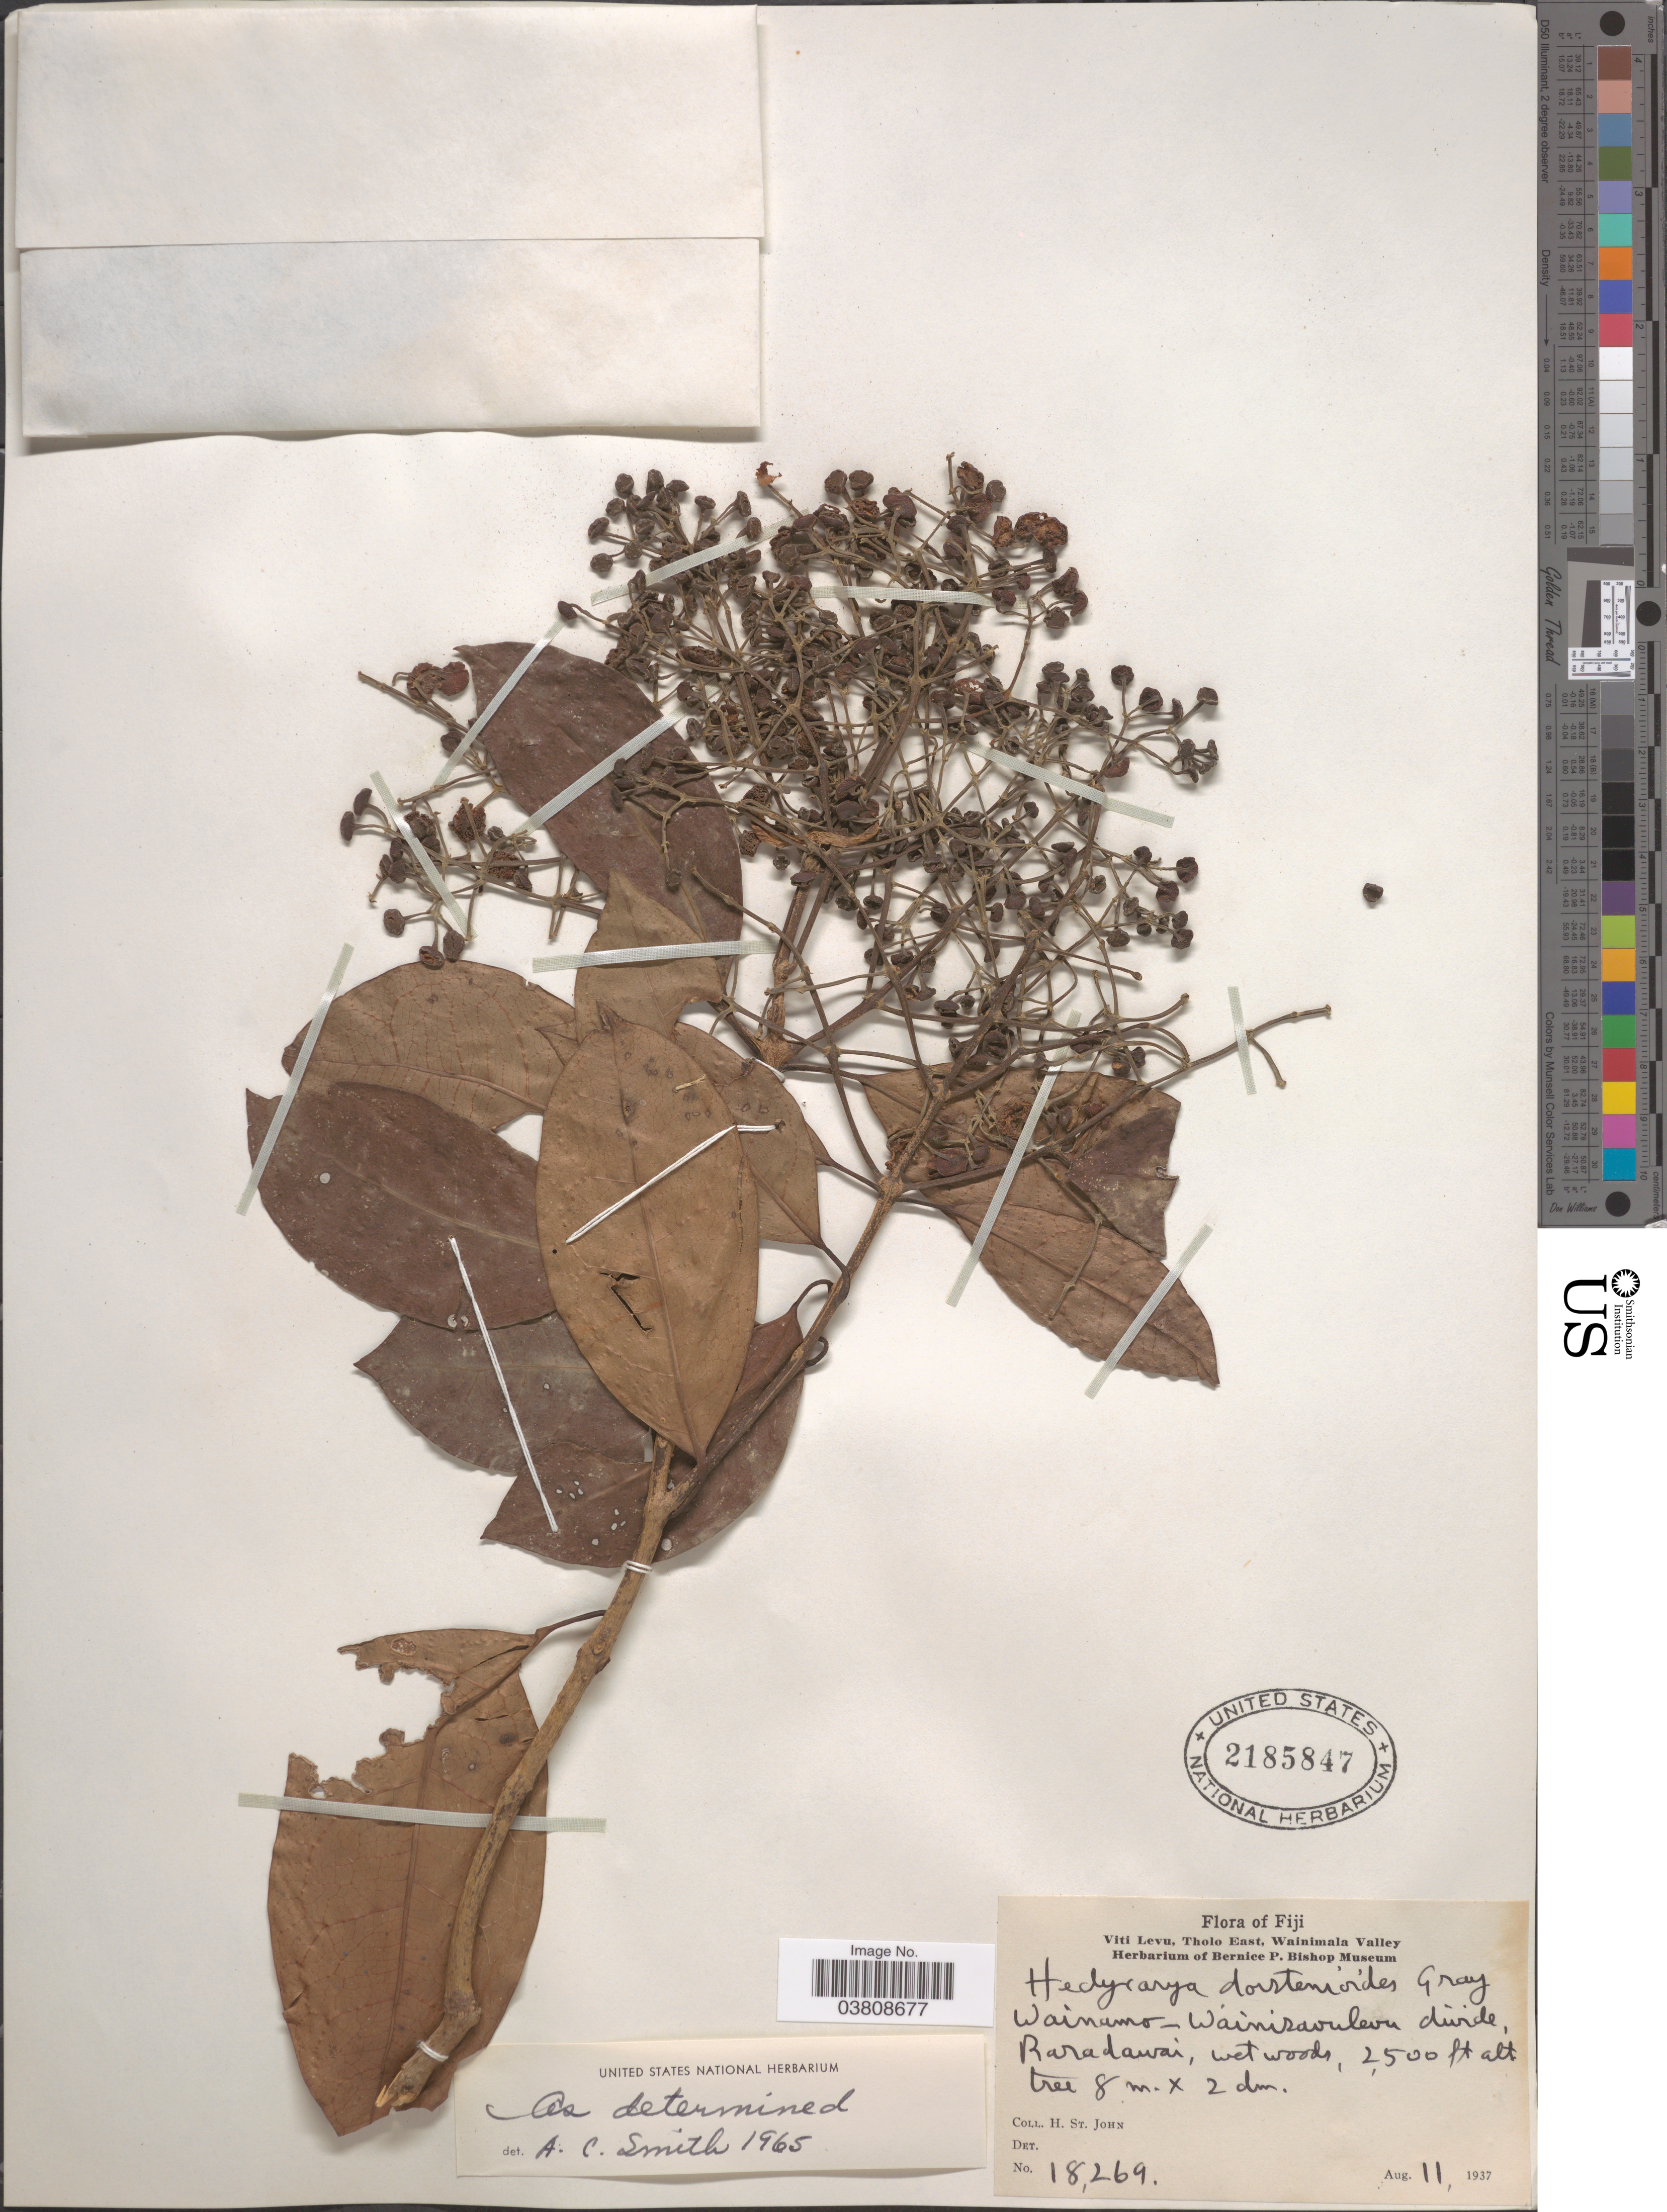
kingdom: Plantae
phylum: Tracheophyta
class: Magnoliopsida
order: Laurales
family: Monimiaceae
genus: Hedycarya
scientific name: Hedycarya dorstenioides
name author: A. Gray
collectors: H. St. John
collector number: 18269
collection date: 1937-08-11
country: Fiji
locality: Wainamo - Wainiravulevu divide, Raradawai. Viti Levu, Tholo East, Wainimala Valley.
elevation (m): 762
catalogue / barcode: US 2185847